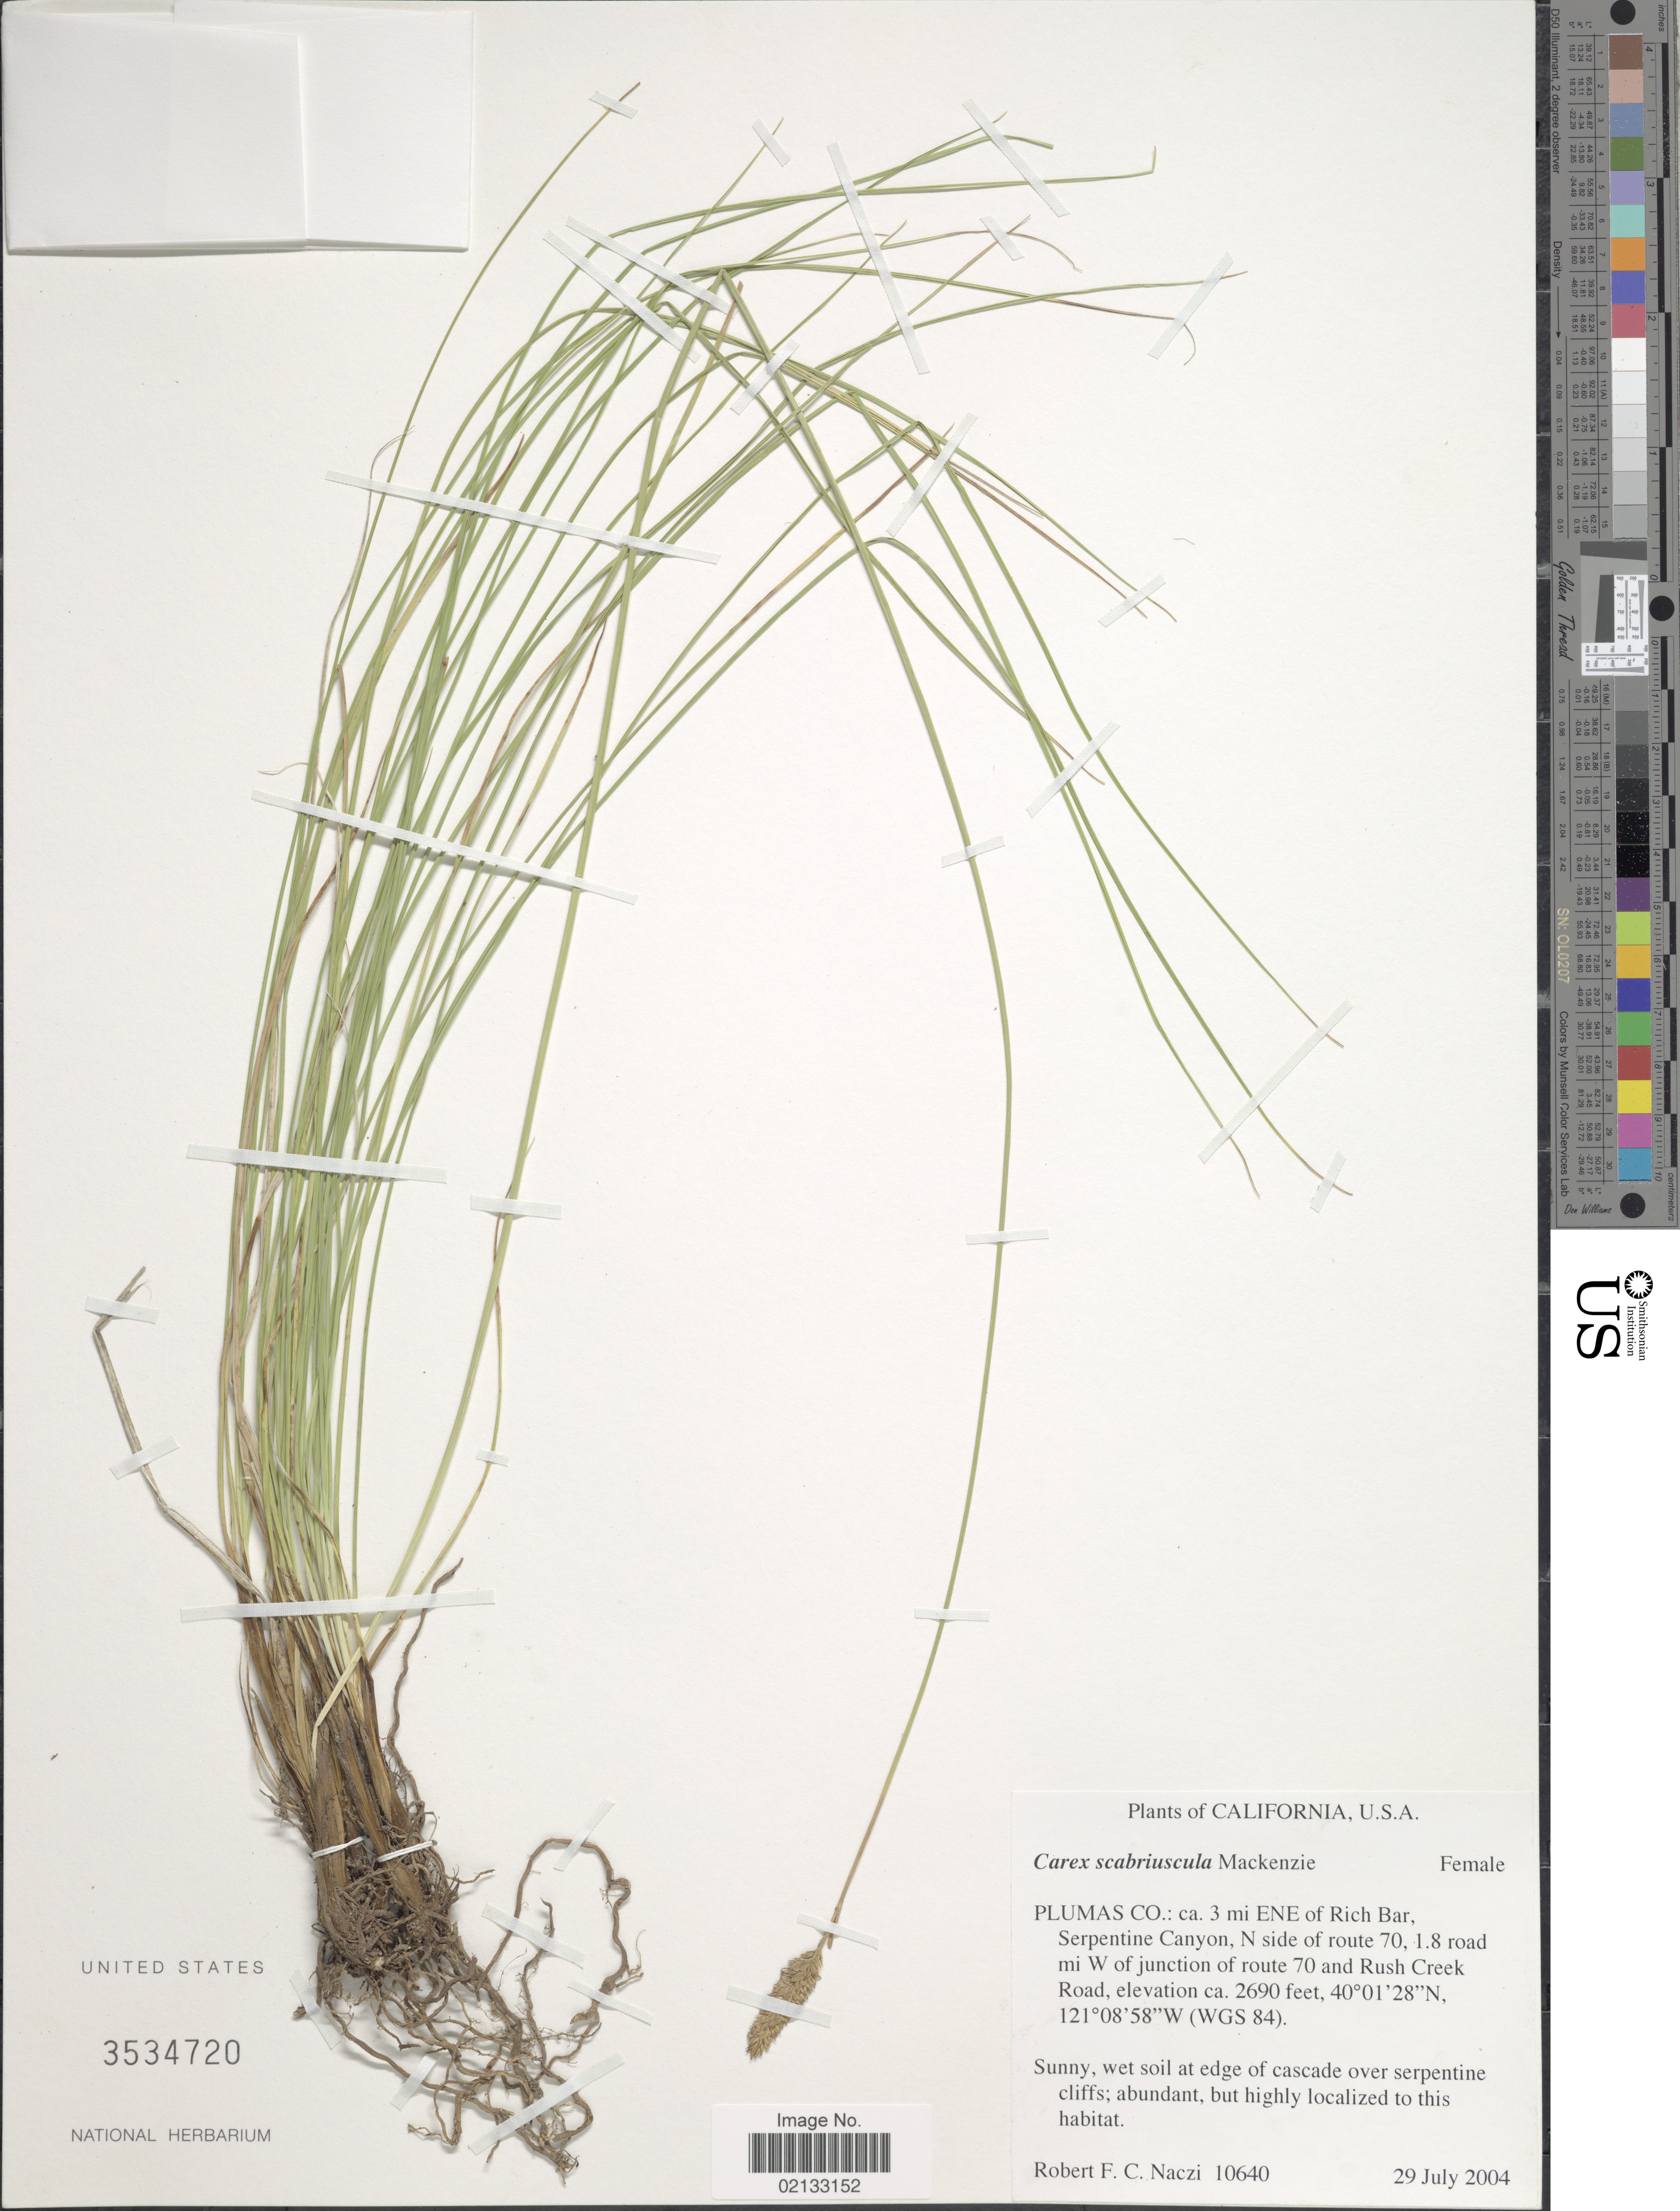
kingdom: Plantae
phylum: Tracheophyta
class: Liliopsida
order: Poales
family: Cyperaceae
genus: Carex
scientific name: Carex scabriuscula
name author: Mack.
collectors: R. F. C. Naczi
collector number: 10640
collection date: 2004-07-29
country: United States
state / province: California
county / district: Plumas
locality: Plumas Co.: ca. 3 mi ENE of Rich Bar, Serpentine Canyon, N side of route 70, 1.8 road mi W of junction of route 70 and Rush Creek Road. (WGS 84)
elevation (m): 820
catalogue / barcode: US 3534720